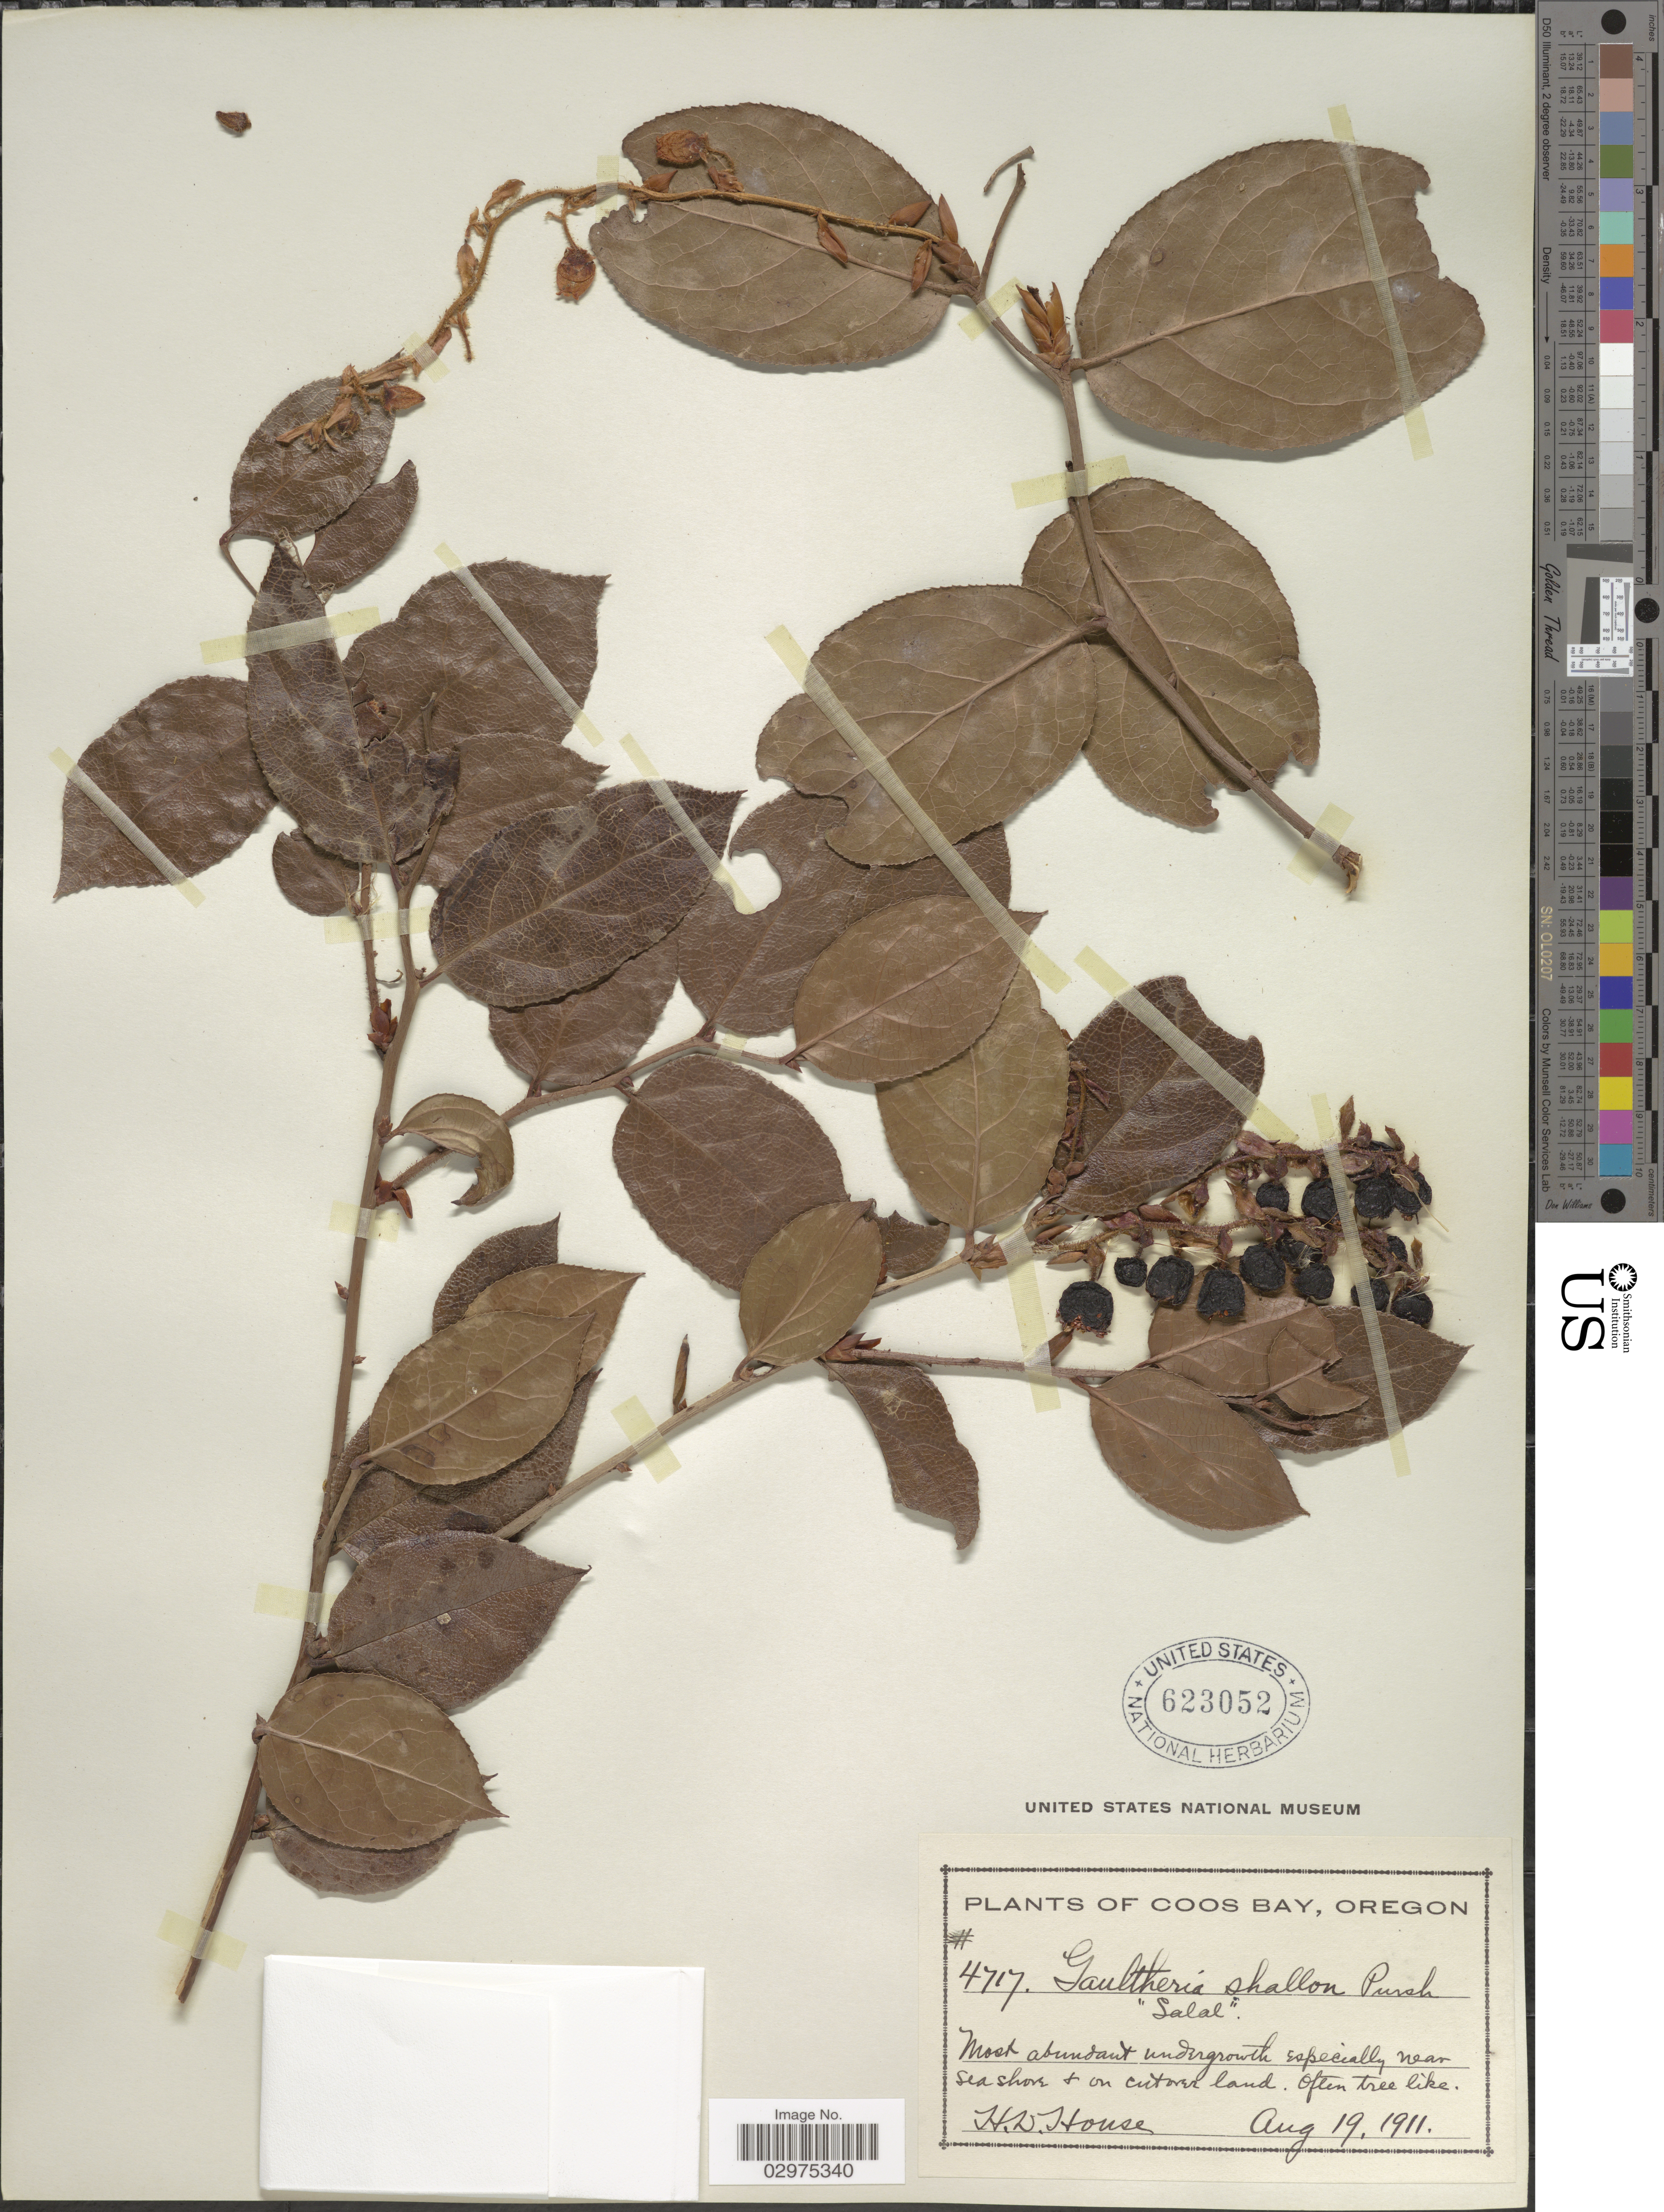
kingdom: Plantae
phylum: Tracheophyta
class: Magnoliopsida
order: Ericales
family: Ericaceae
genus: Gaultheria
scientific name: Gaultheria shallon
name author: Pursh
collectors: H. D. House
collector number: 4717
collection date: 1911-08-19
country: United States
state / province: Oregon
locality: Coos Bay, near sea shore + on cutover land.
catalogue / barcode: US 623052